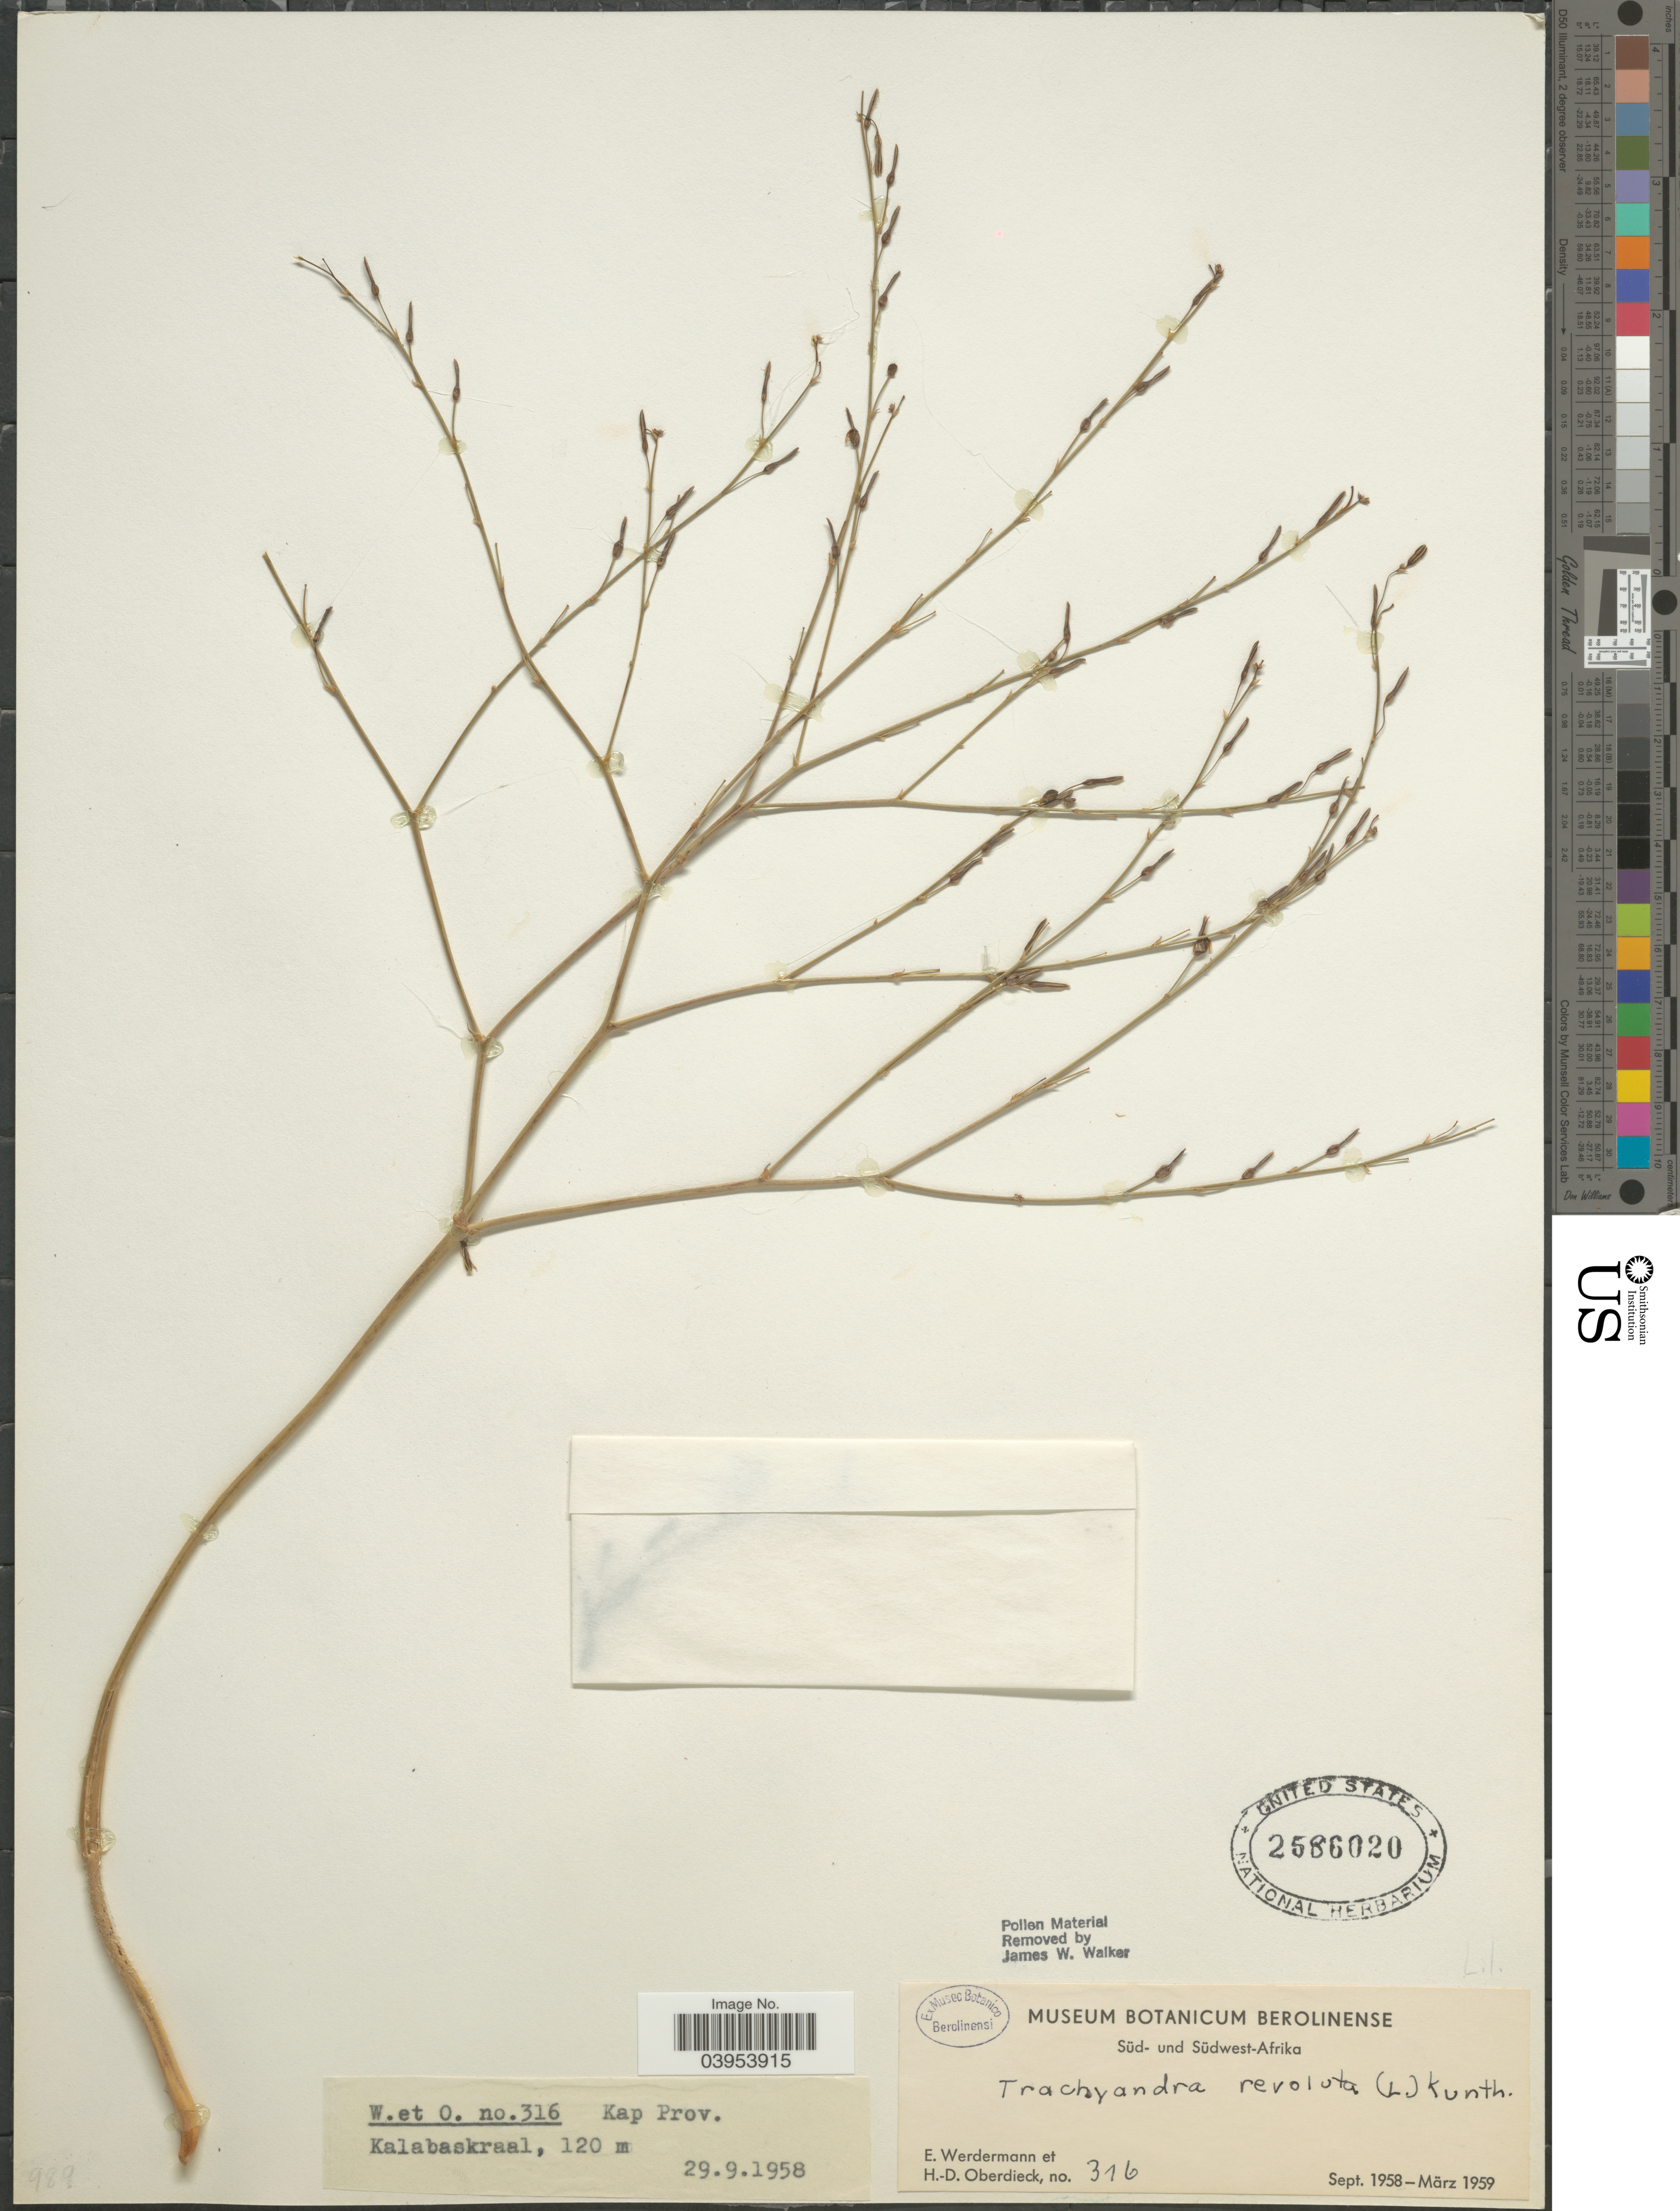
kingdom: Plantae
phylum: Tracheophyta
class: Liliopsida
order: Asparagales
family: Asphodelaceae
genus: Trachyandra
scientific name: Trachyandra revoluta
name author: (L.) Kunth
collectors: E. Werdermann & H. Oberdieck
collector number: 316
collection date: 1958-09-29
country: South Africa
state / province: Western Cape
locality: Kap Prov. Kalabaskraal.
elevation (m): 120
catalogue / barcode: US 2586020